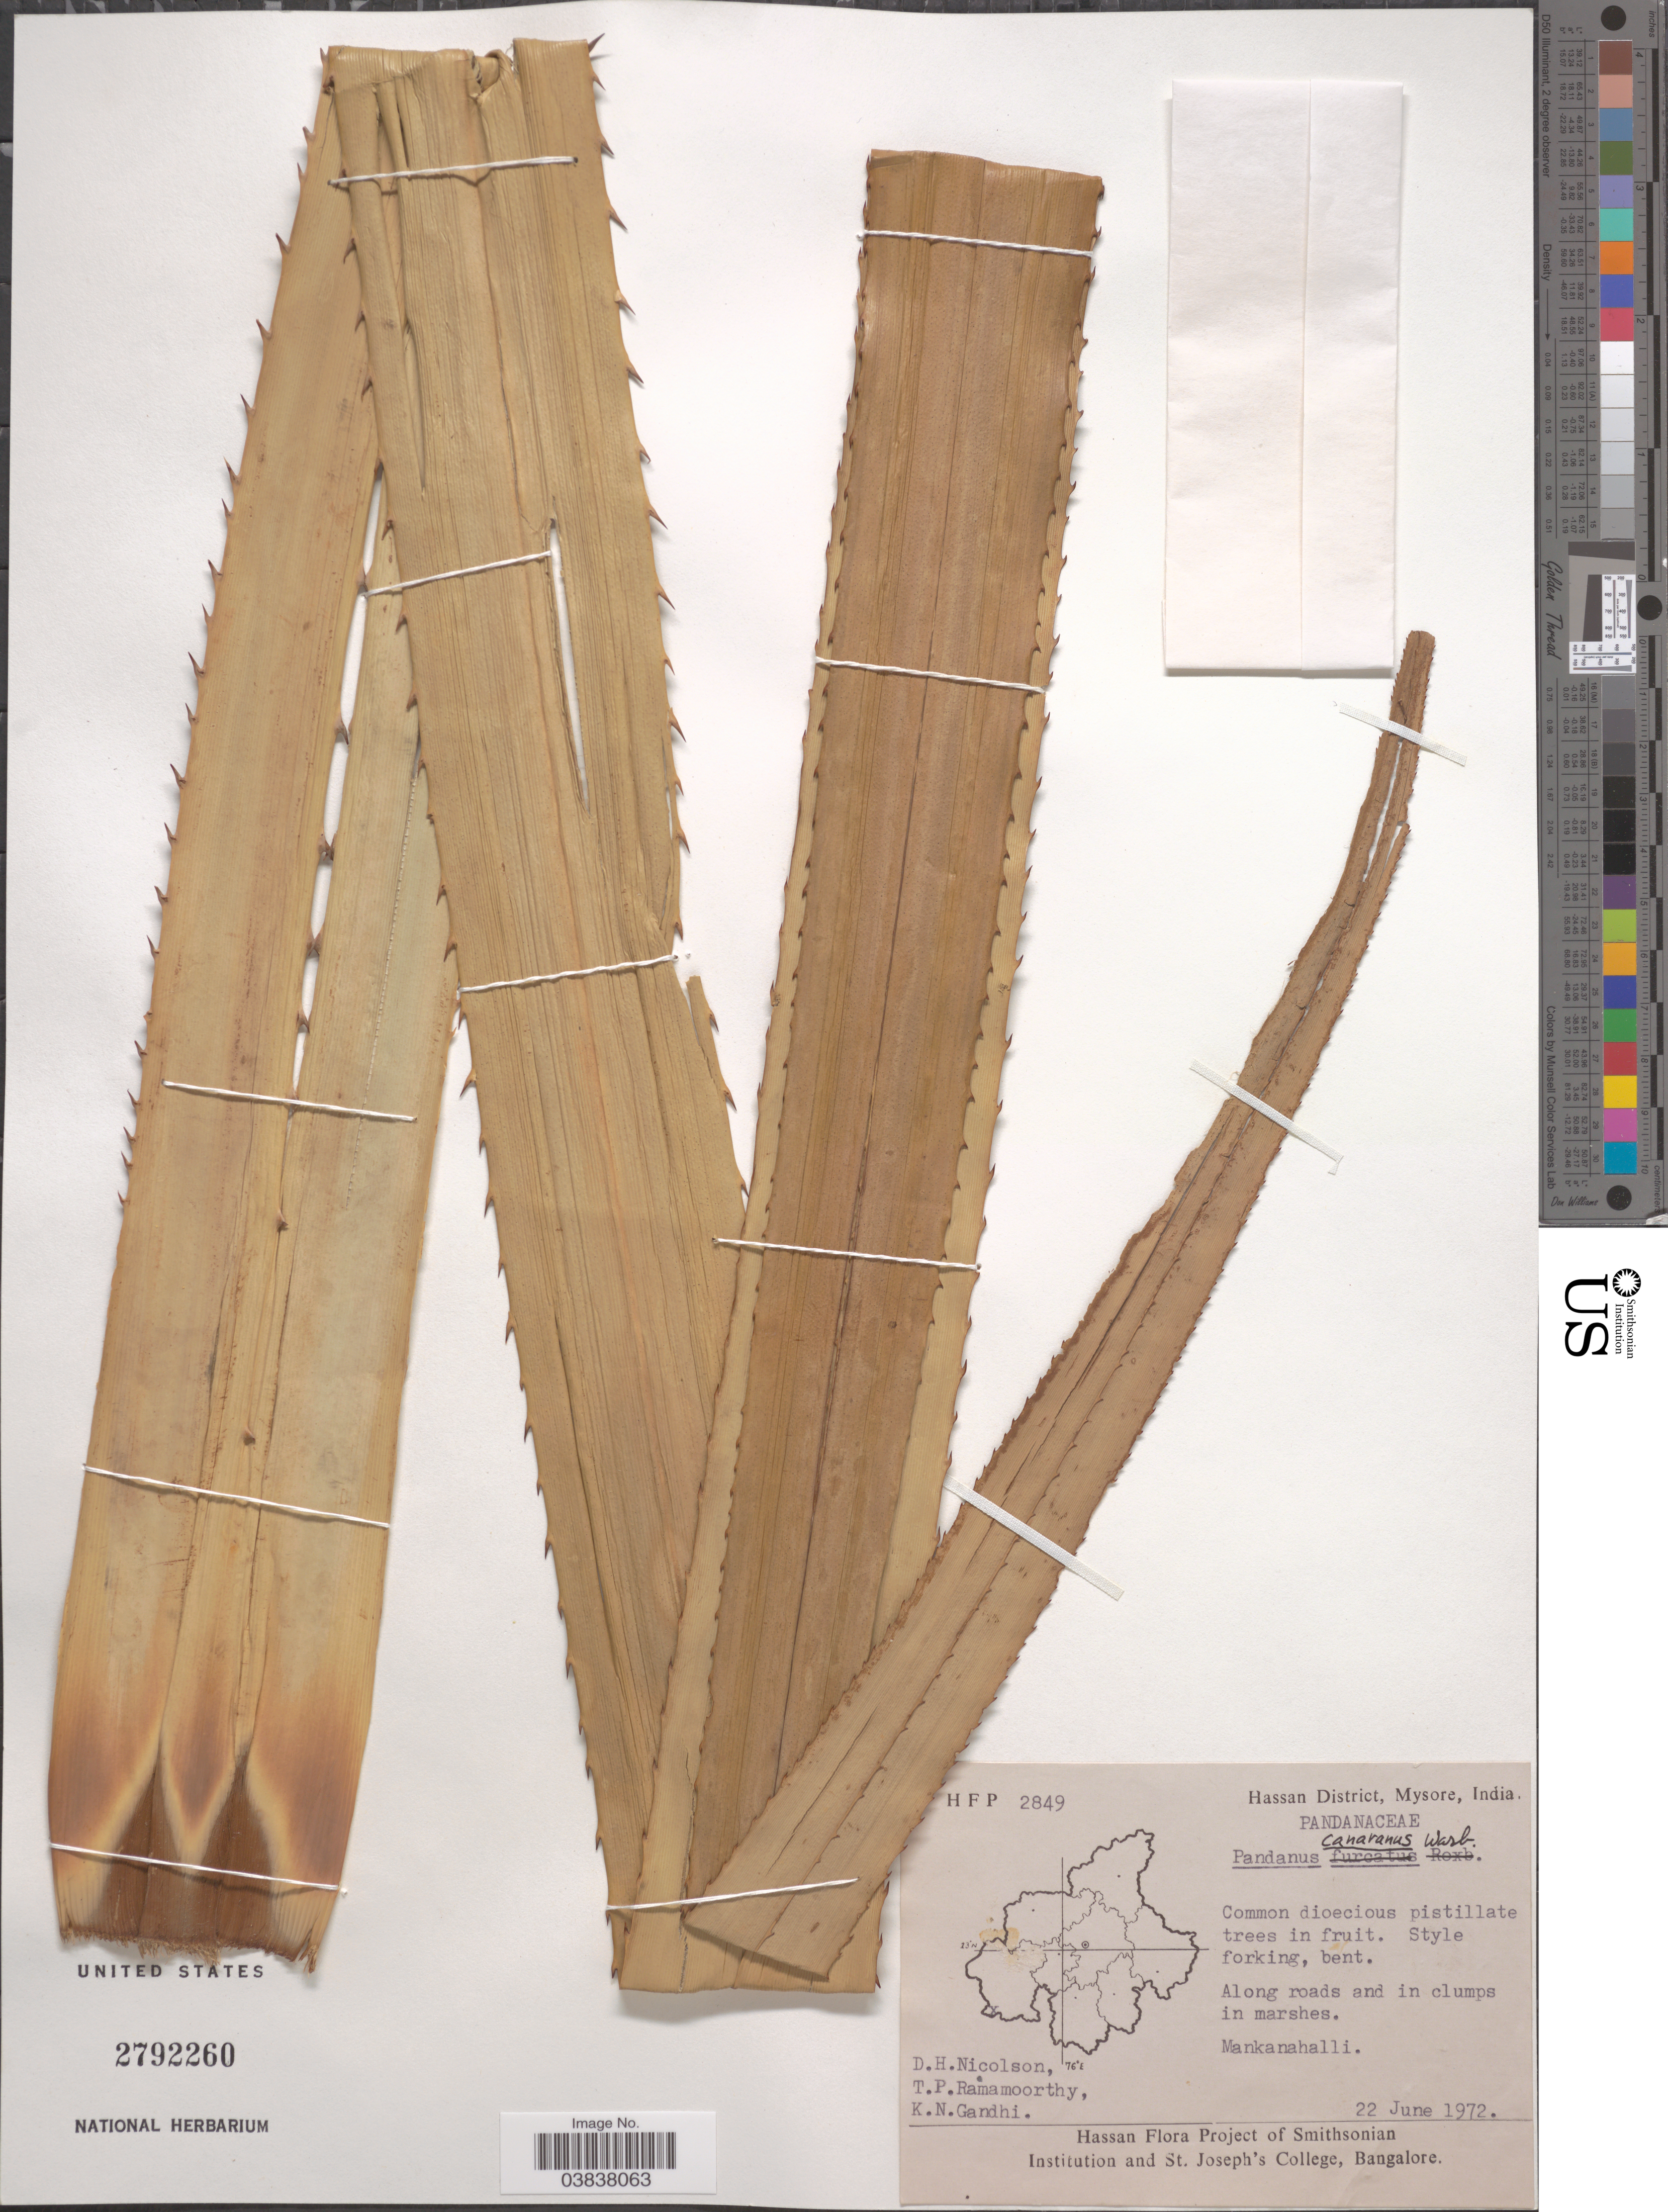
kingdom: Plantae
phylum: Tracheophyta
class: Liliopsida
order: Pandanales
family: Pandanaceae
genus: Pandanus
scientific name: Pandanus canaranus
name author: Warb.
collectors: D. H. Nicolson, T. P. Ramamoorthy & K. N. Gandhi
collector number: HFP2849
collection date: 1972-06-22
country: India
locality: Hassan District, Mysore. Along roads. Mankanahalli.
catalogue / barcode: US 2792260